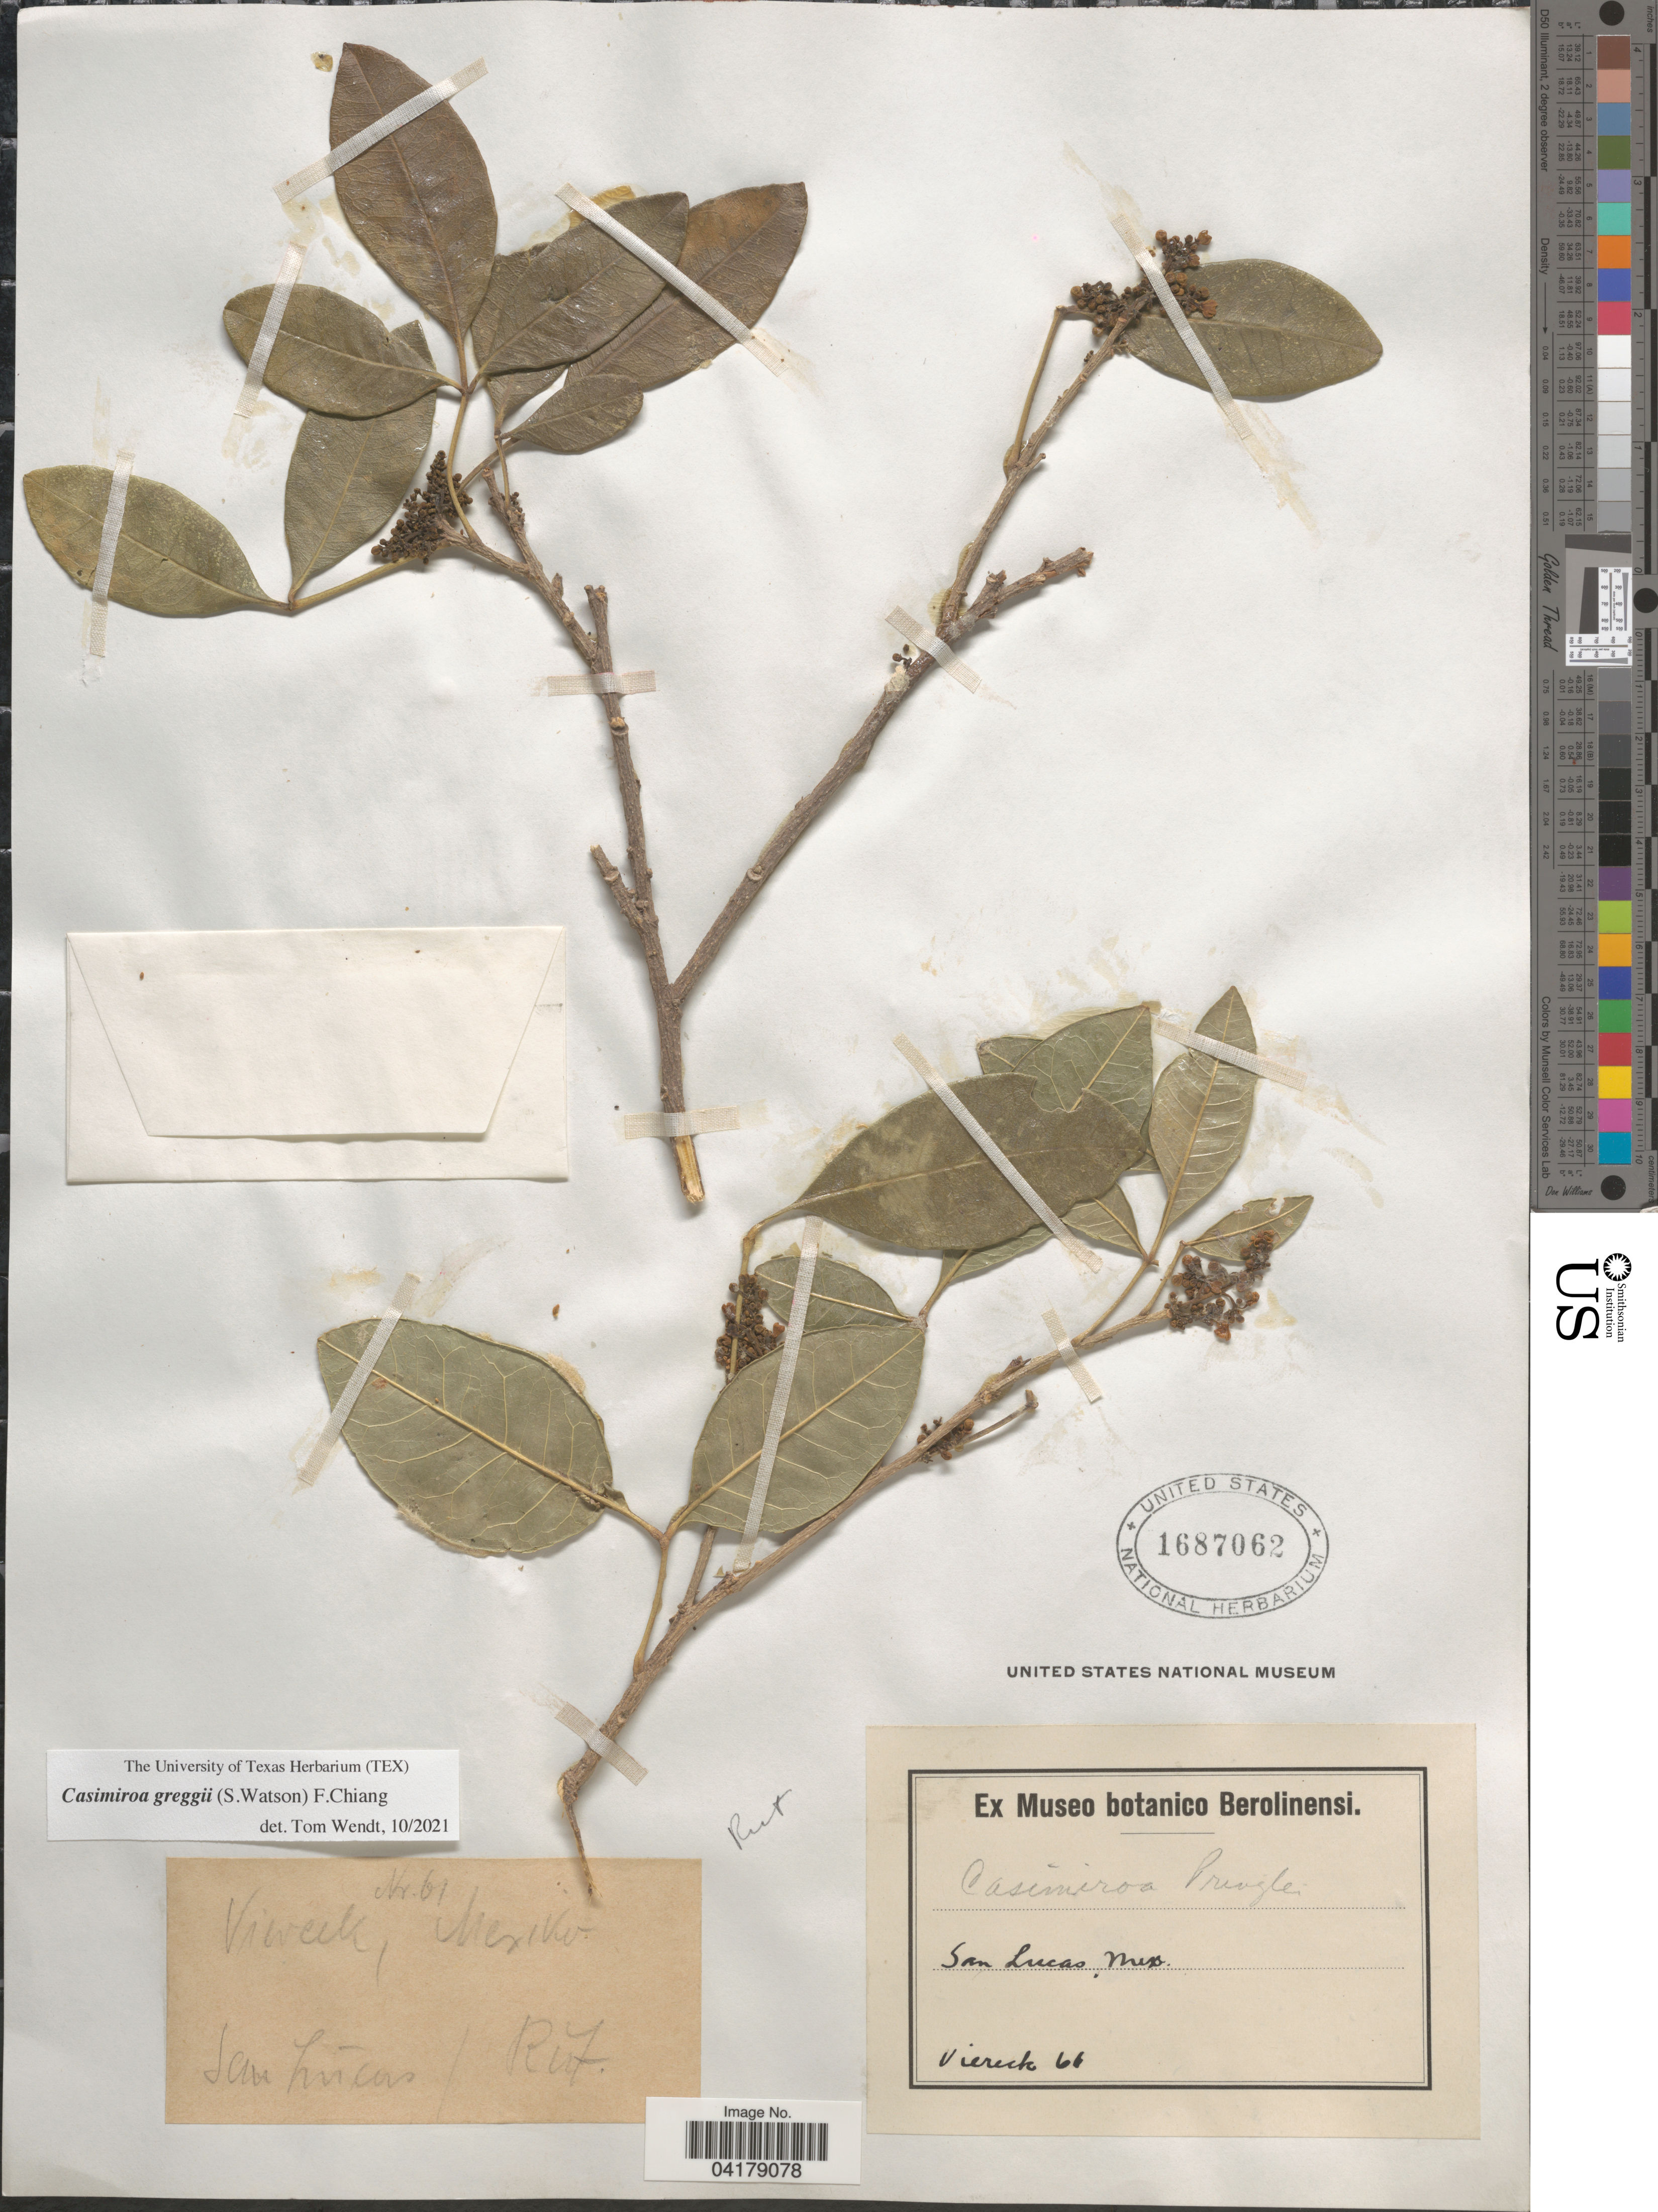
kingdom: Plantae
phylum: Tracheophyta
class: Magnoliopsida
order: Sapindales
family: Rutaceae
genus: Casimiroa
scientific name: Casimiroa greggii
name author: (S. Watson) Chiang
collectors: -. Viereck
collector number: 61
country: Mexico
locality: San Lucas.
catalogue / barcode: US 1687062